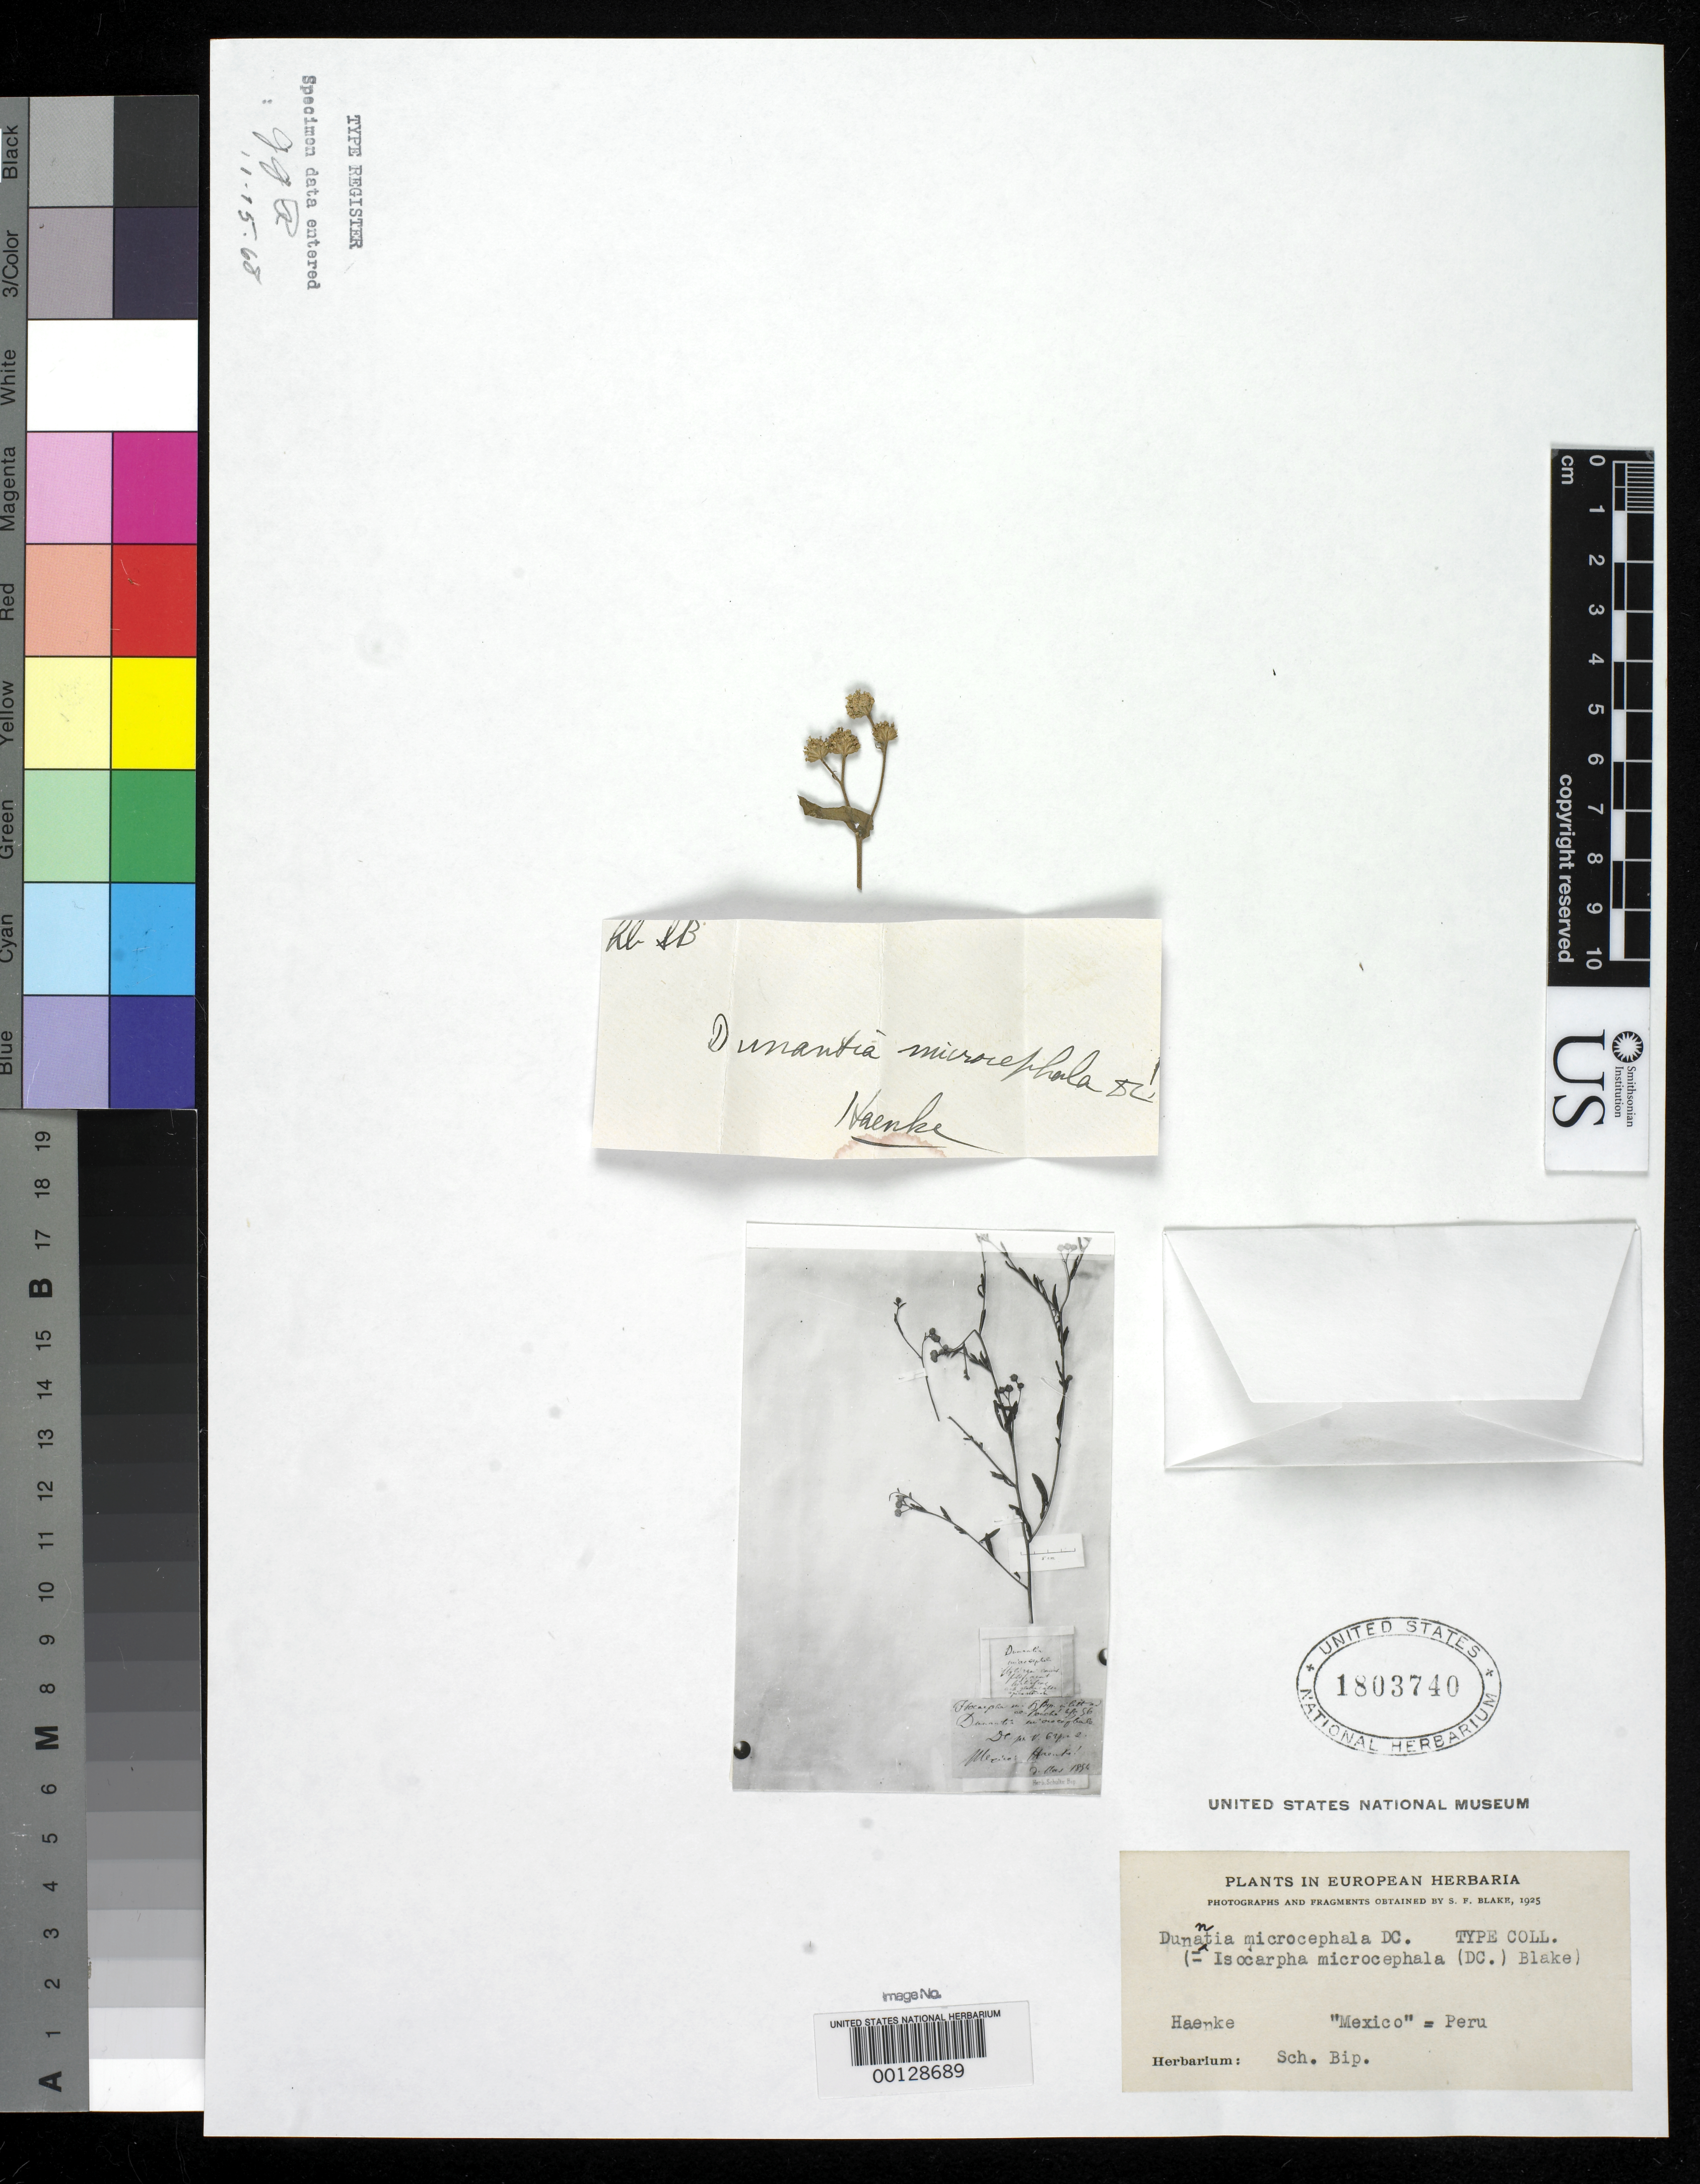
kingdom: Plantae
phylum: Tracheophyta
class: Magnoliopsida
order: Asterales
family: Asteraceae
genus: Dunantia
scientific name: Dunantia microcephala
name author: DC.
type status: Type Fragment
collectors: T. P. X. Haenke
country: Peru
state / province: San Martín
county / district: Mariscal Cáceres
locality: Rio Huallaga, margen Derecha del; Balsa Probana; dtto. Tocache Nuevo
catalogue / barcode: US 180340